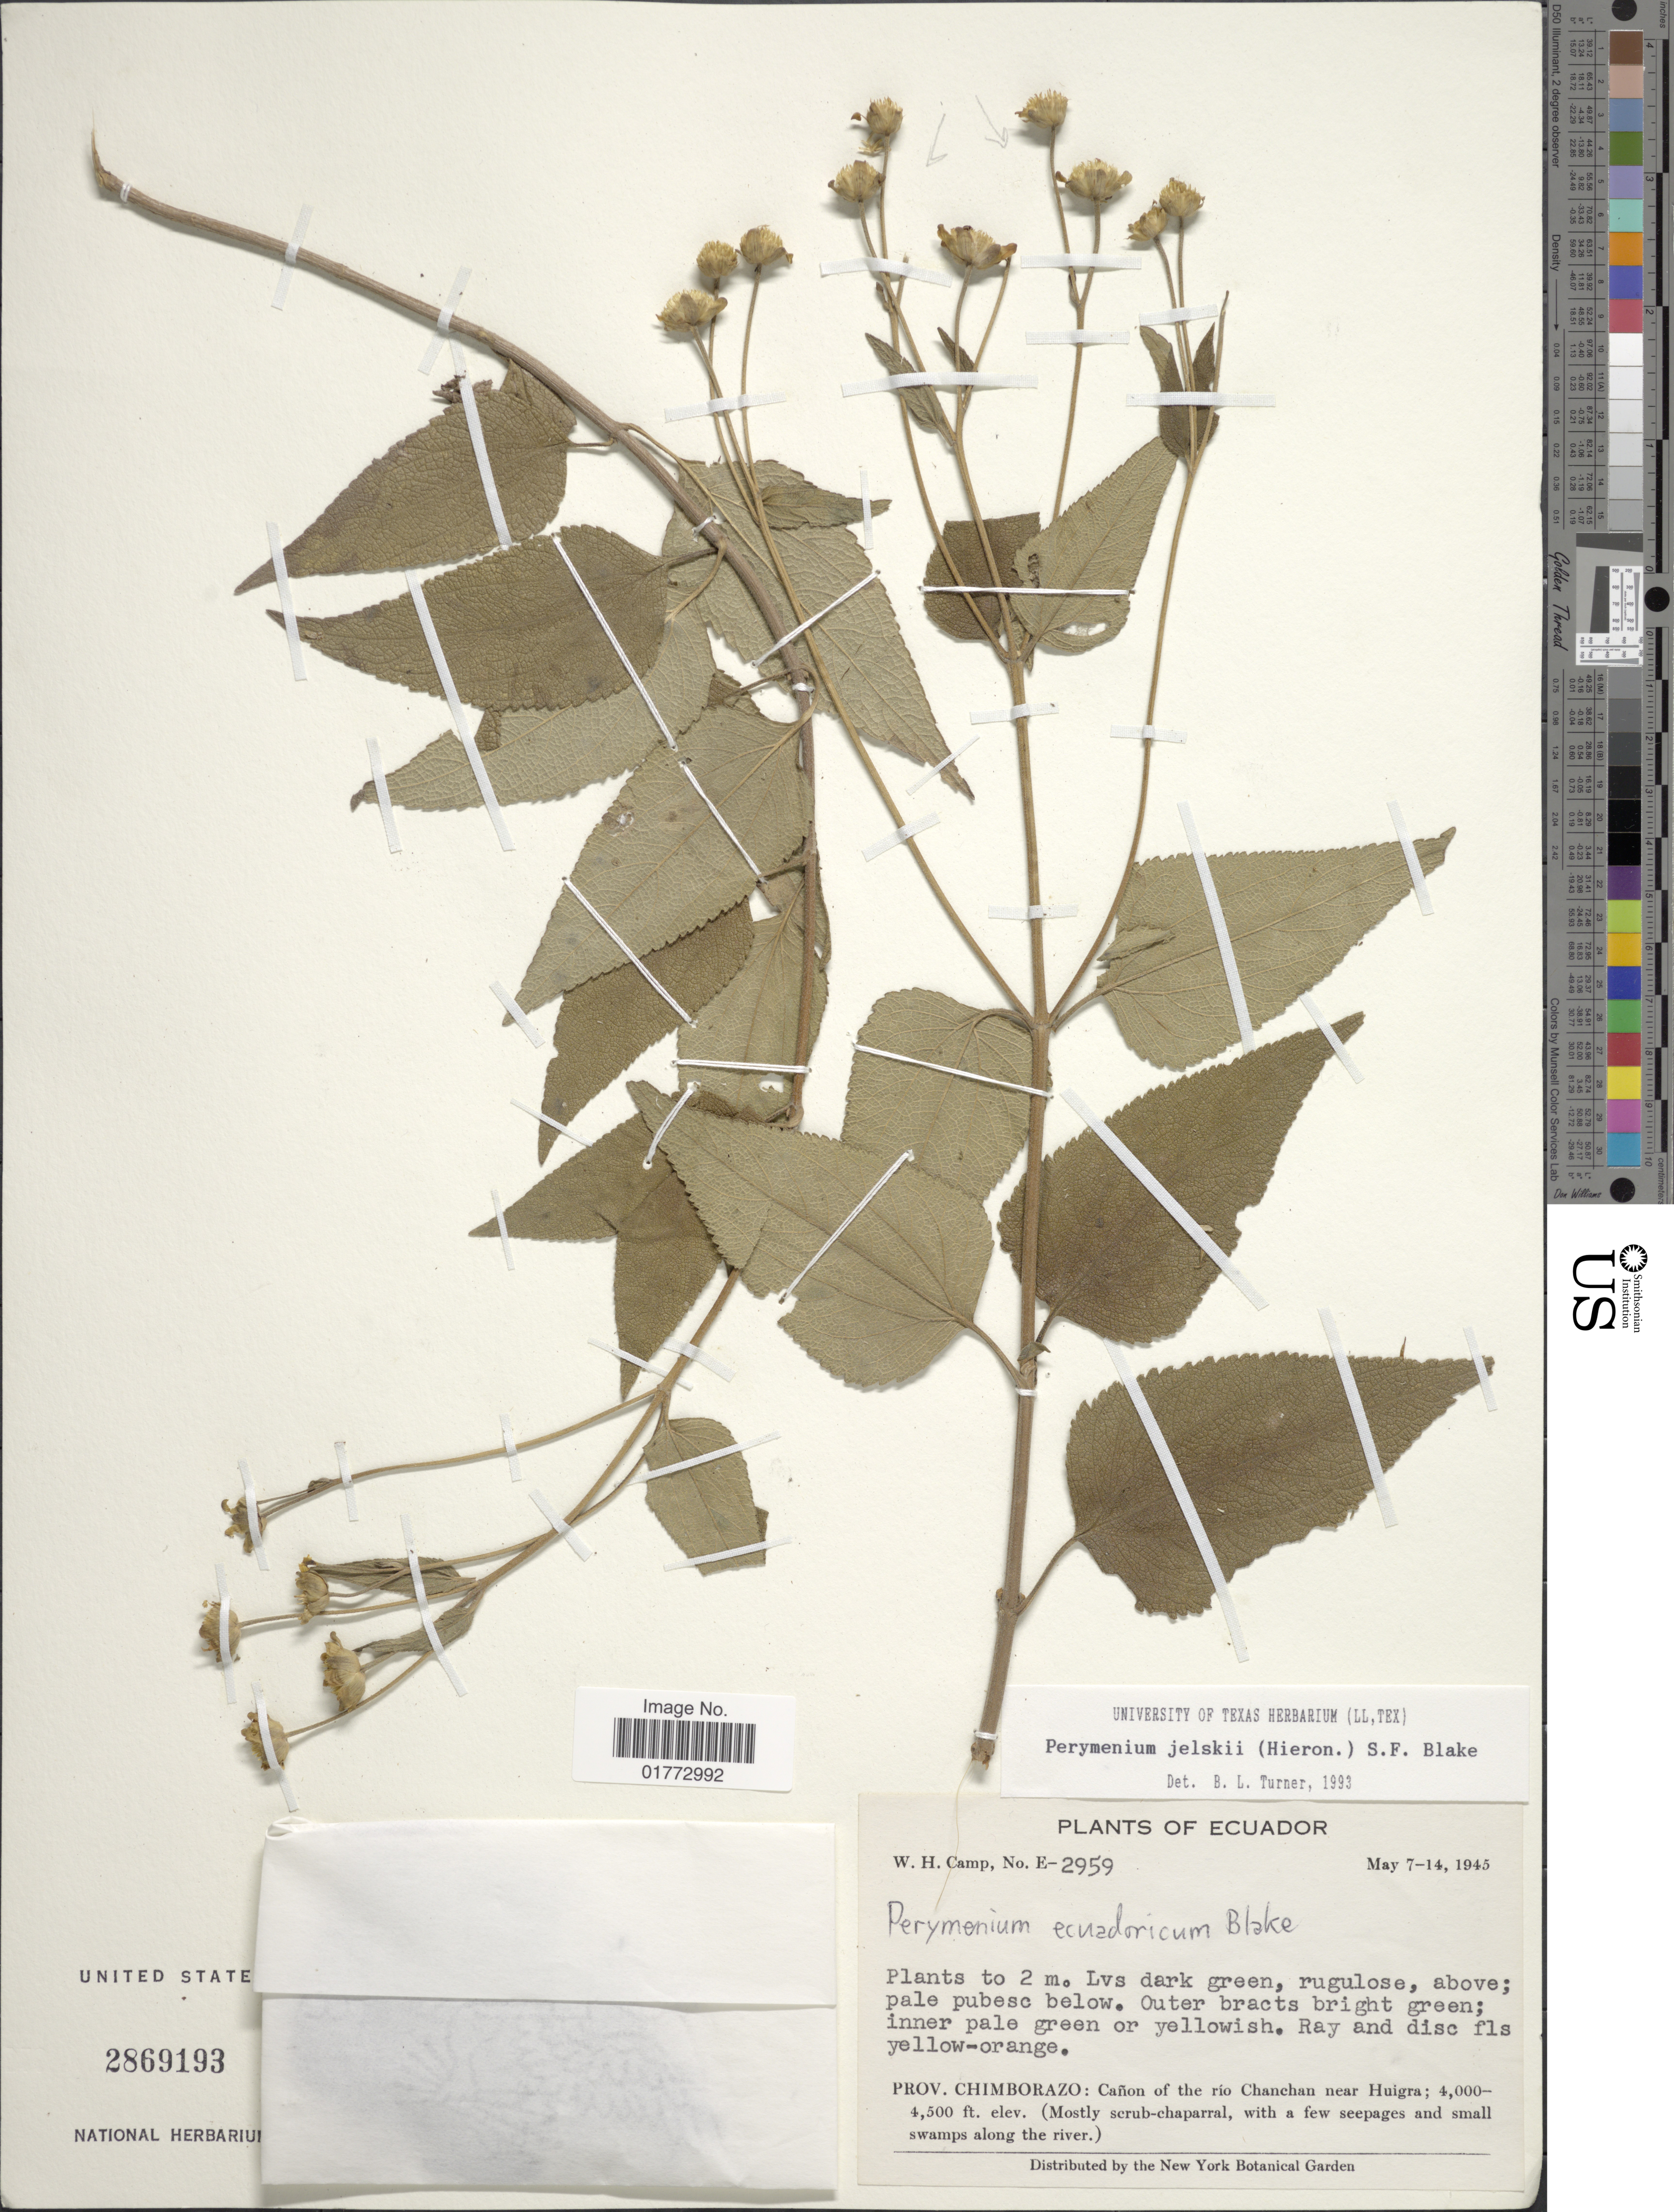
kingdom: Plantae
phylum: Tracheophyta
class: Magnoliopsida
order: Asterales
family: Asteraceae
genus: Steiractinia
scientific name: Steiractinia jelskii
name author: (Hieron.) S.F. Blake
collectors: W. H. Camp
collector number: E2959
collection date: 1945-05-07/1945-05-14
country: Ecuador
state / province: Chimborazo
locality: Canon of the rio Chanchan near Huigra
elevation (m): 1219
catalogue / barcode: US 2869193